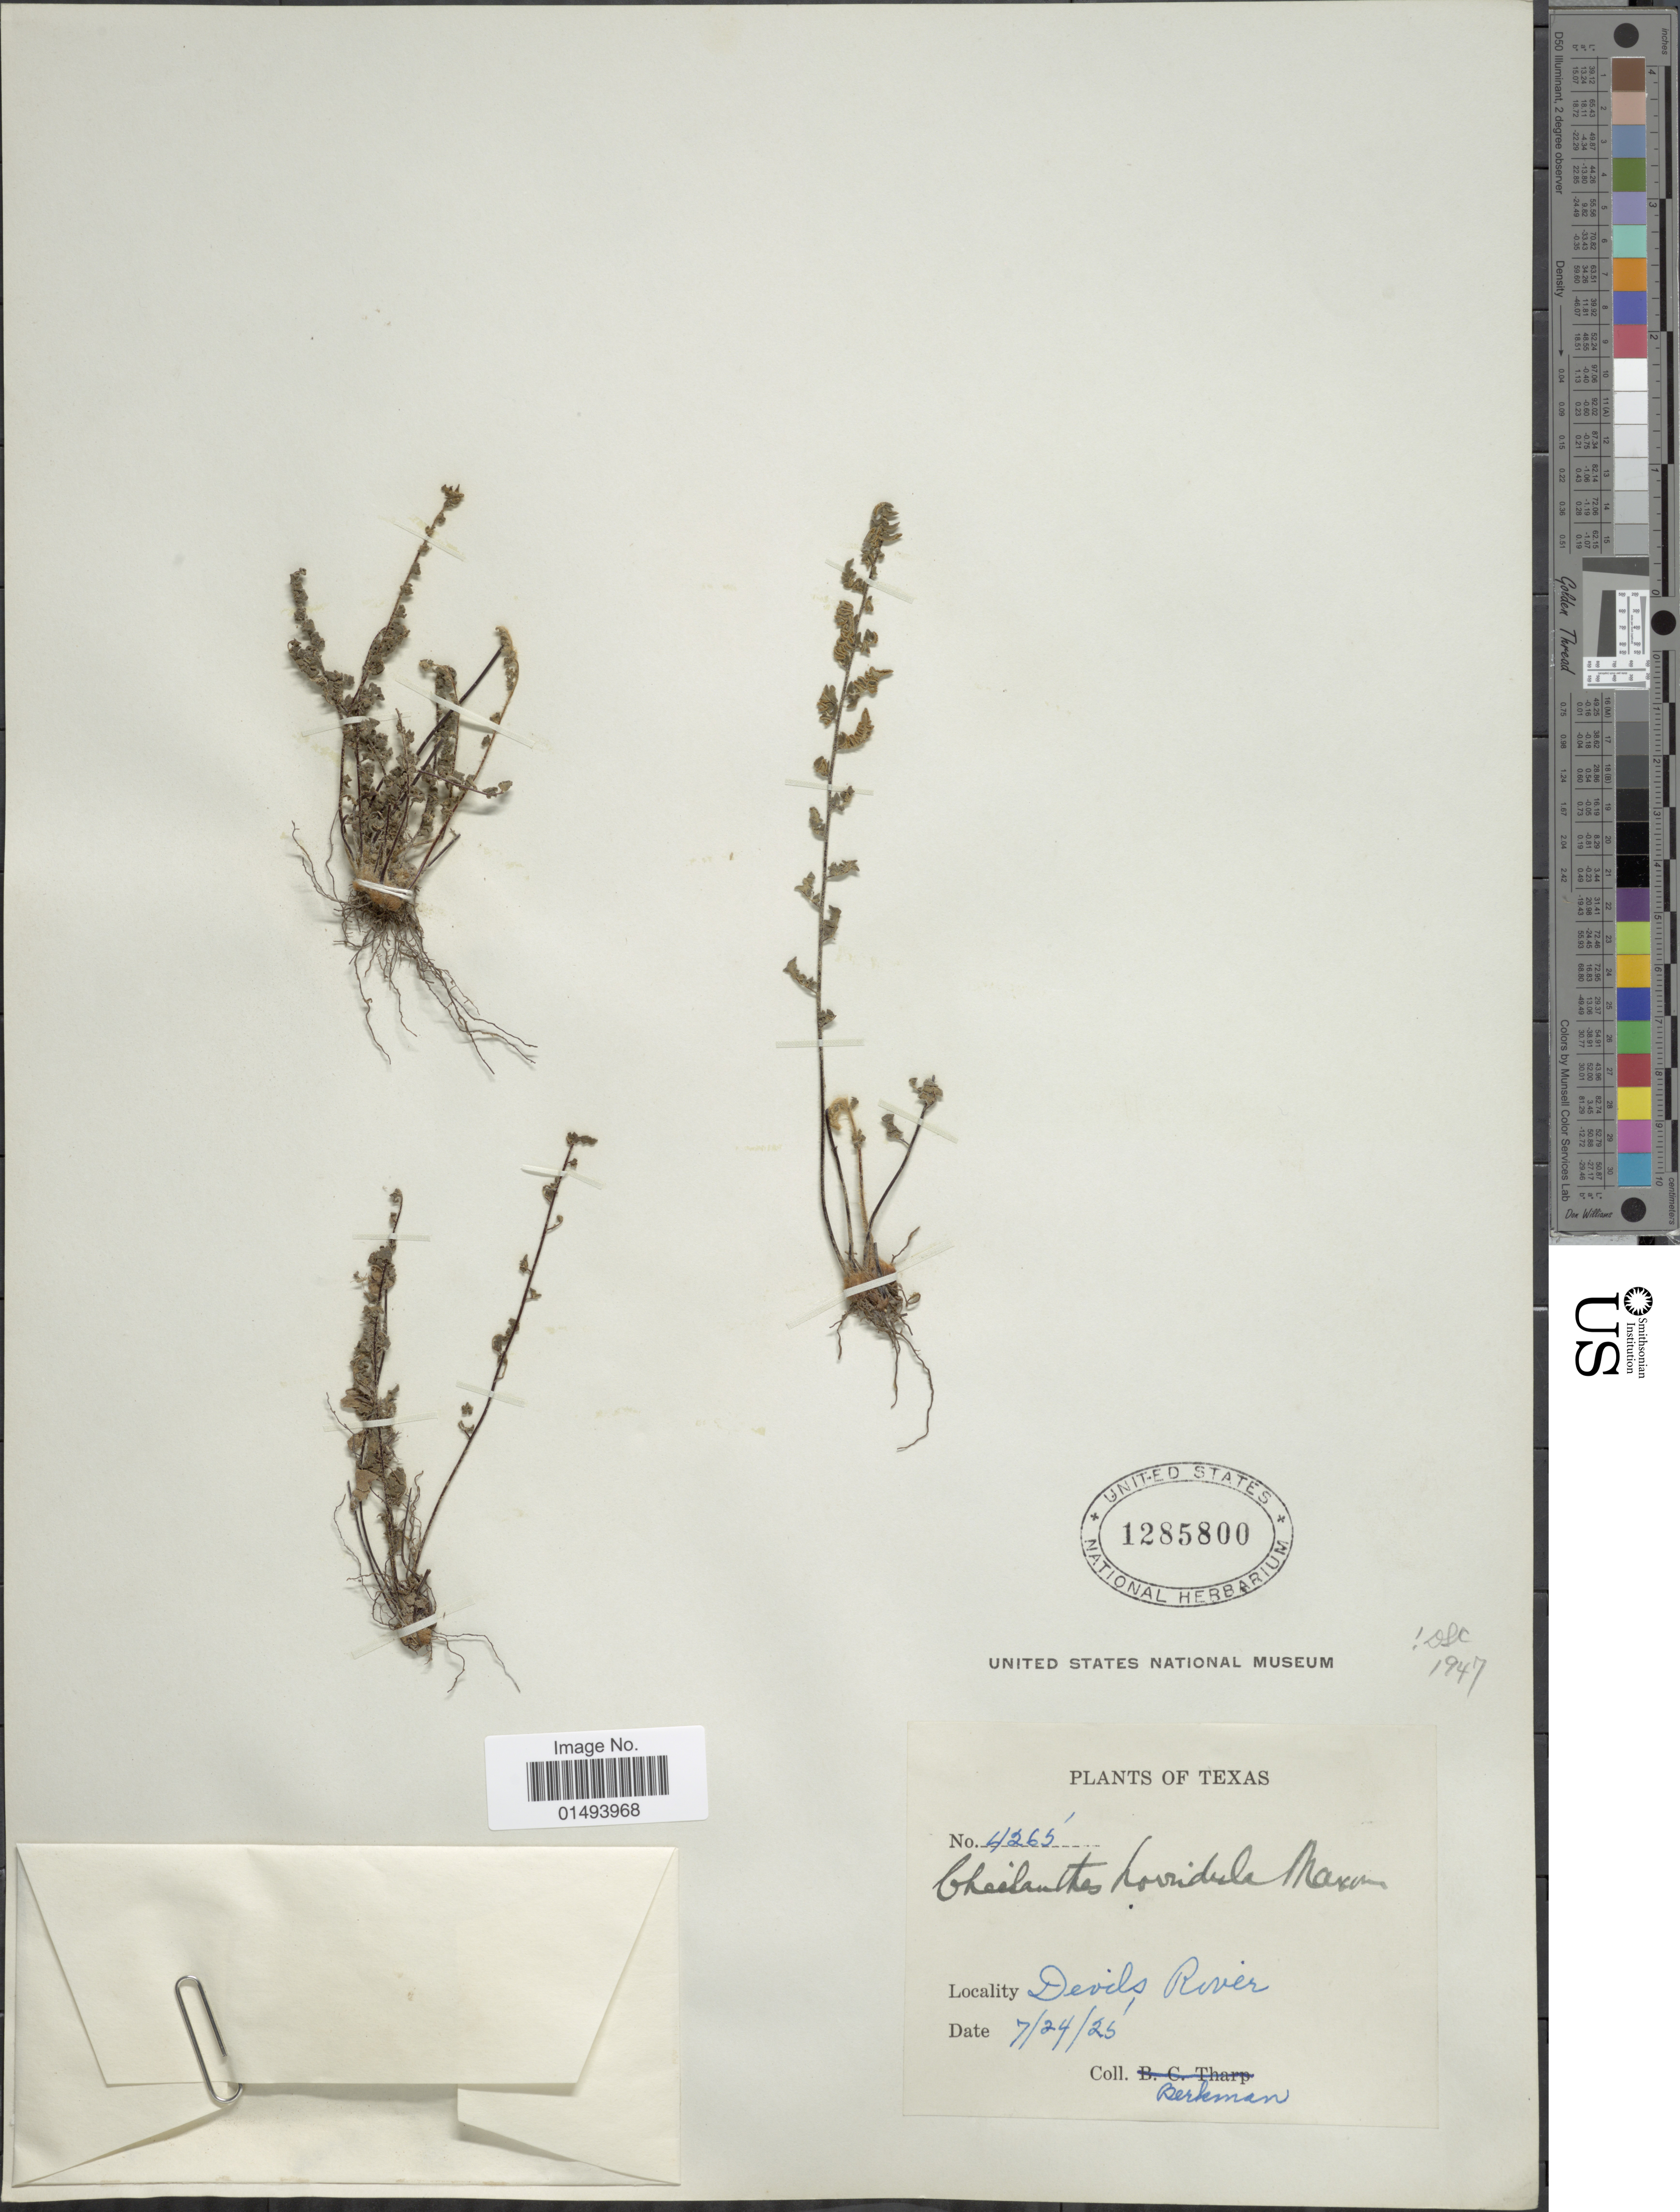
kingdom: Plantae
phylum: Tracheophyta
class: Polypodiopsida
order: Polypodiales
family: Pteridaceae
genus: Myriopteris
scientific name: Myriopteris scabra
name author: (C. Chr.) Grusz & Windham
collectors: Berkman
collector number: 4265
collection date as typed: Transcribed d/m/y: 24/7/25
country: United States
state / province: Texas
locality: Plants of Texas, Devils, River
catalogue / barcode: US 1285800